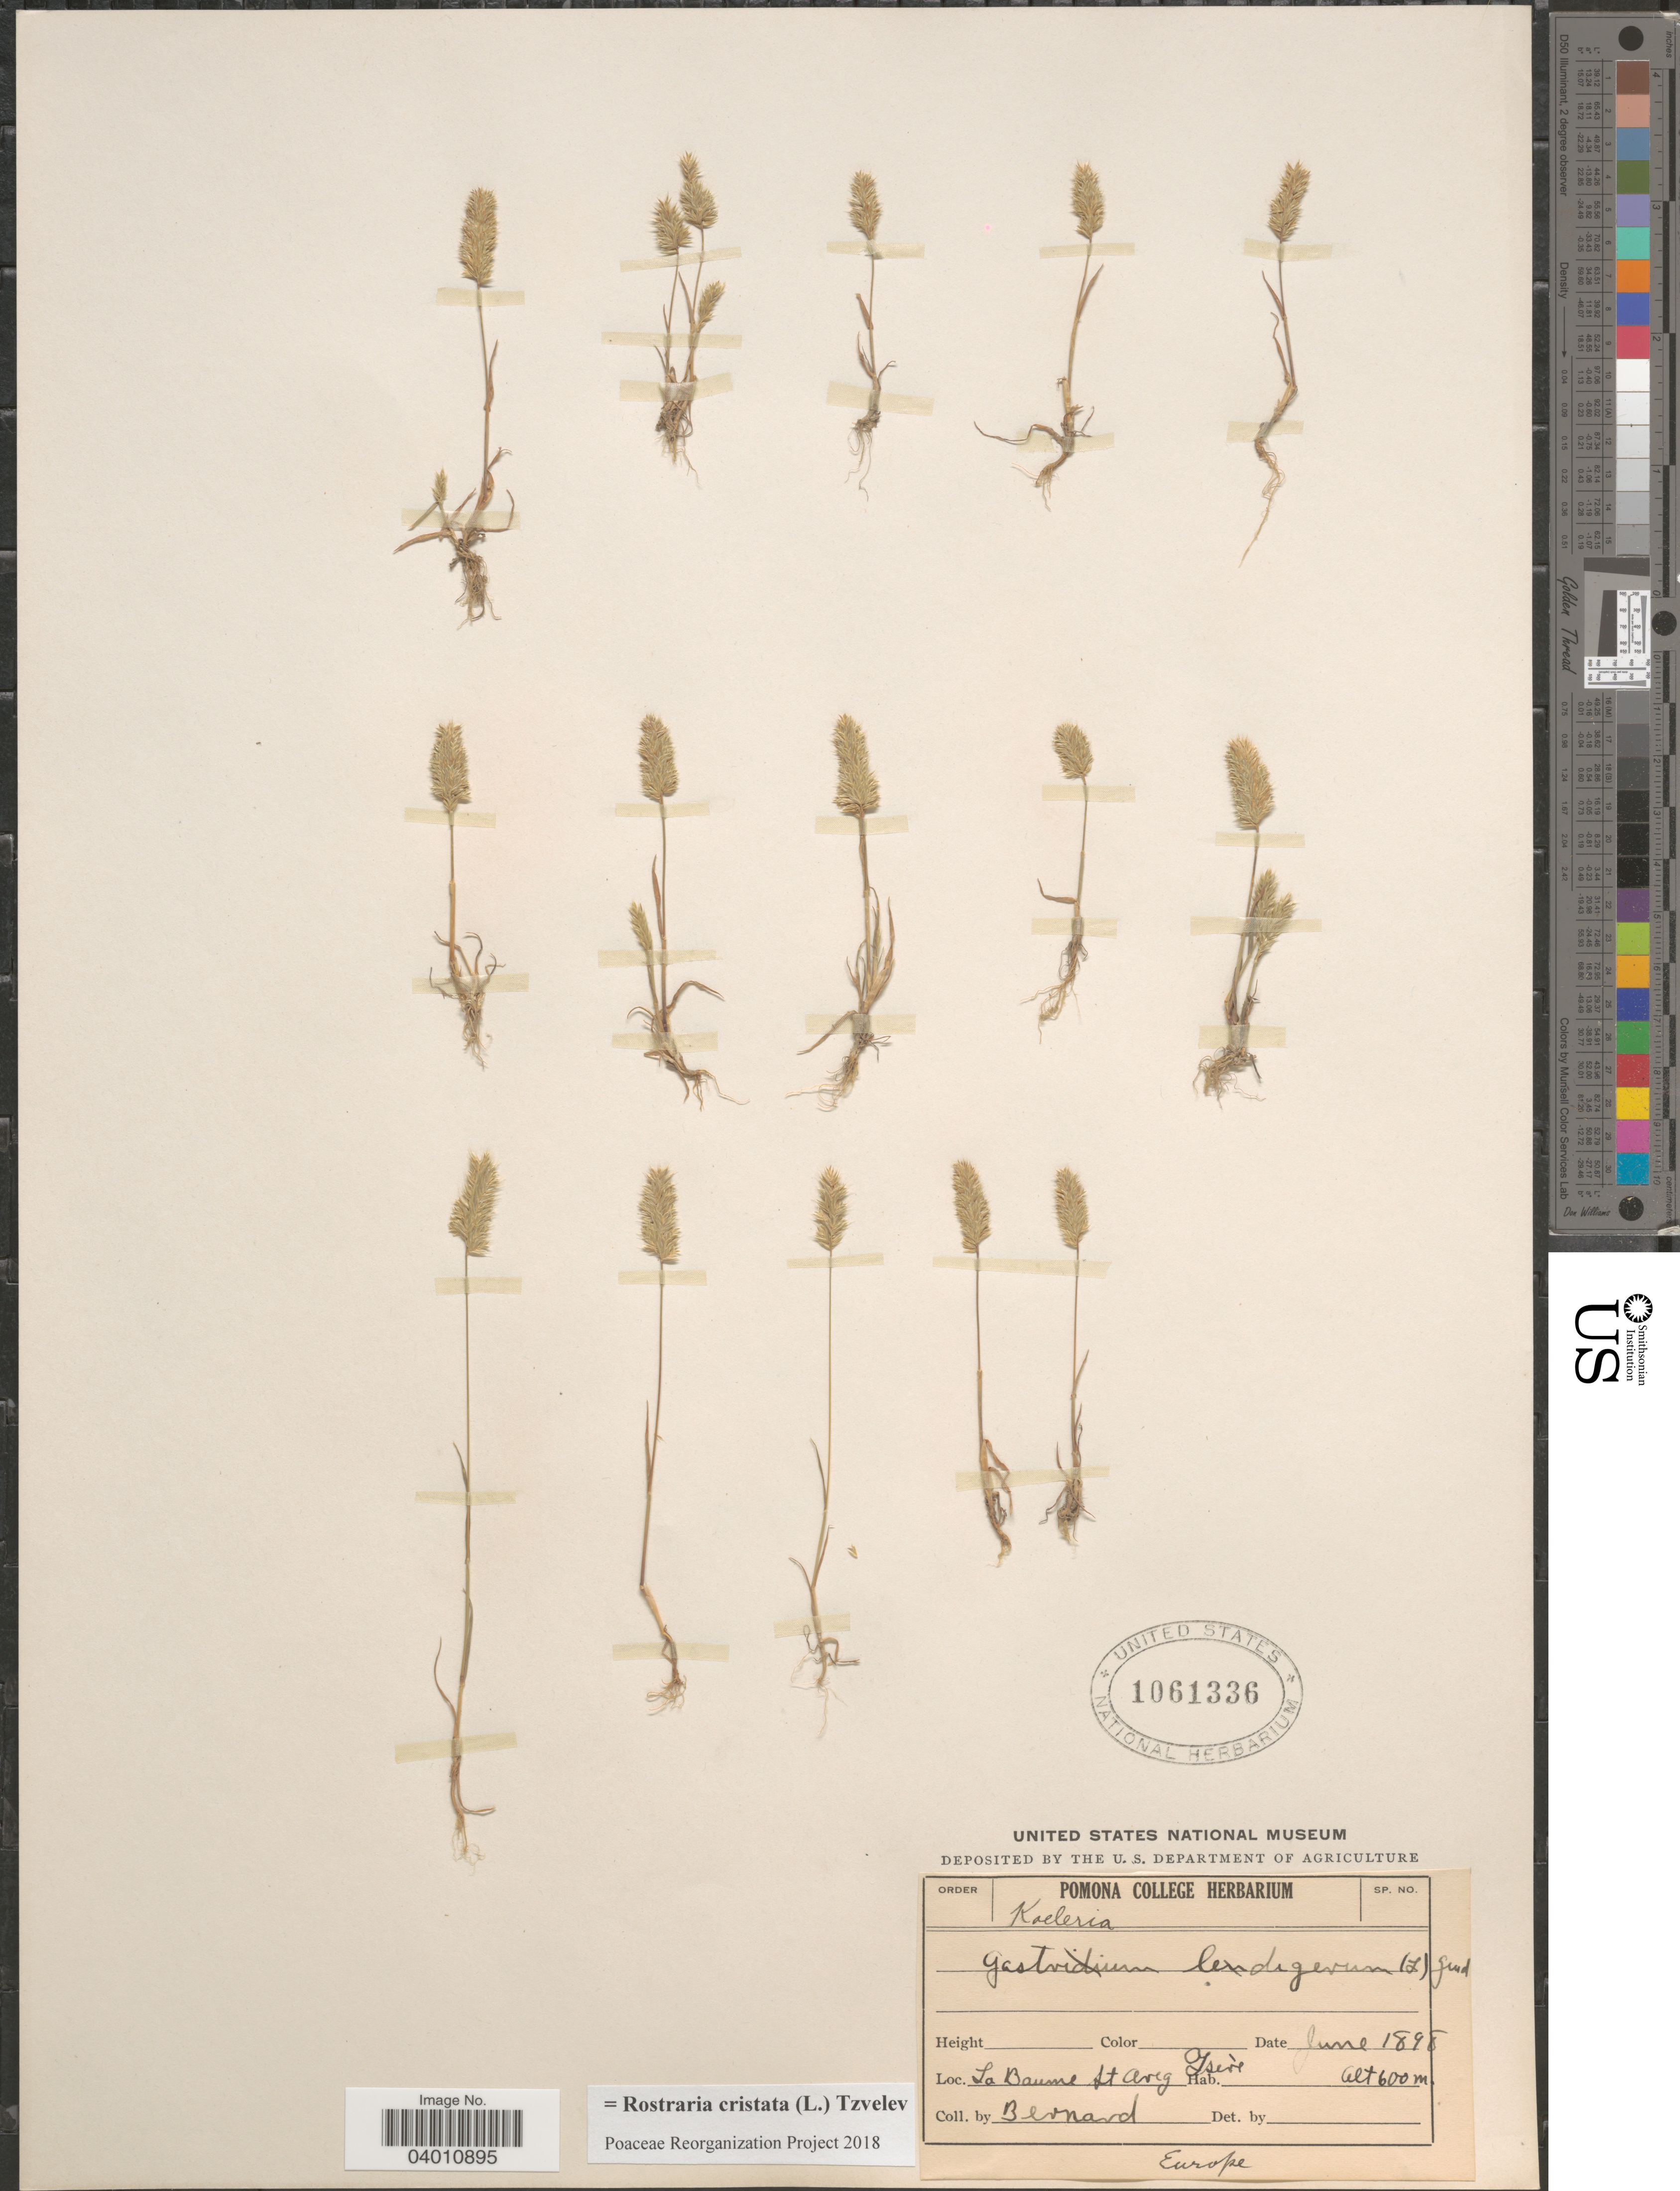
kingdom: Plantae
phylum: Tracheophyta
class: Liliopsida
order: Poales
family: Poaceae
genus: Rostraria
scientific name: Rostraria cristata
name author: (L.) Tzvelev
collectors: -. Bernard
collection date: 1898-06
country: France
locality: La Baume St. Arey. Ysère. Europe.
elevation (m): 600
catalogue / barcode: US 1061336